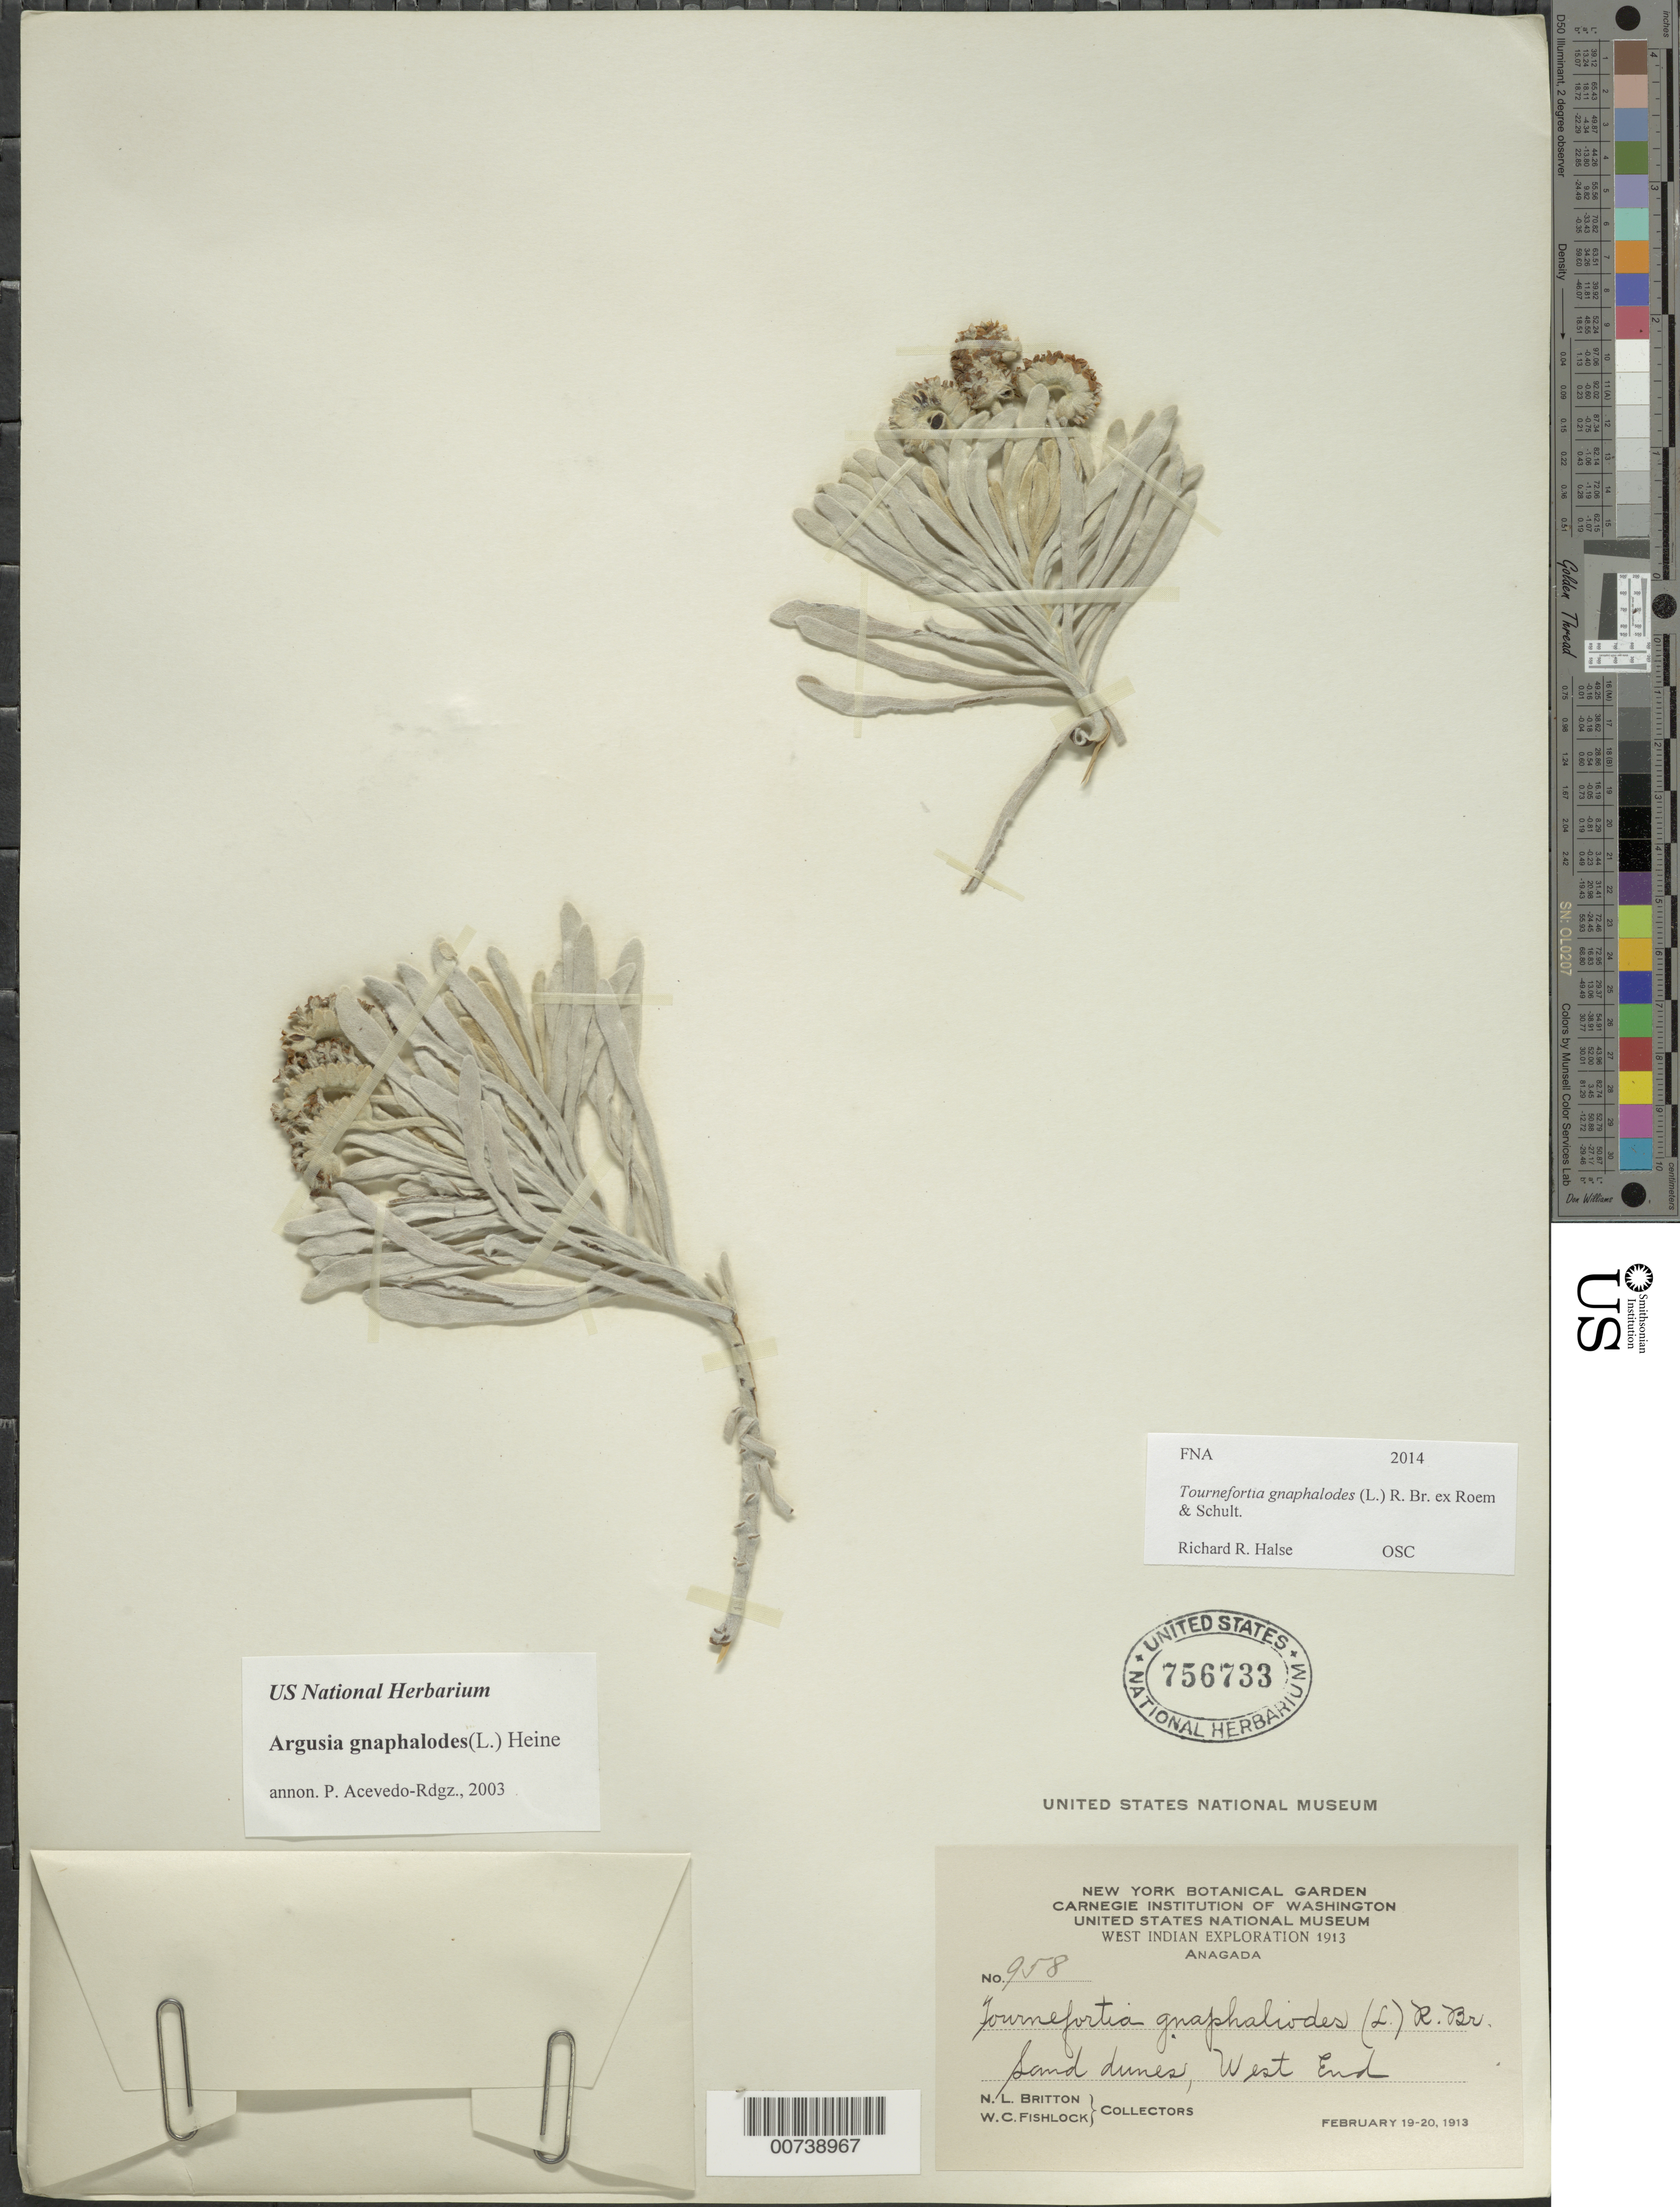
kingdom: Plantae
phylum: Tracheophyta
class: Magnoliopsida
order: Boraginales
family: Heliotropiaceae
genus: Tournefortia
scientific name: Tournefortia gnaphalodes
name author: (L.) R. Br. ex Roem. & Schult.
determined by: Halse, R. R.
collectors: N. Britton & W. Fishlock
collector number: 958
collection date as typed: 19 Feb 1913 to 20 Feb 1913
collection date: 1913-02-19/1913-02-20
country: British Virgin Islands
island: Anegada I.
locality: West End.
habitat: Sand dunes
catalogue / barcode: US 756733